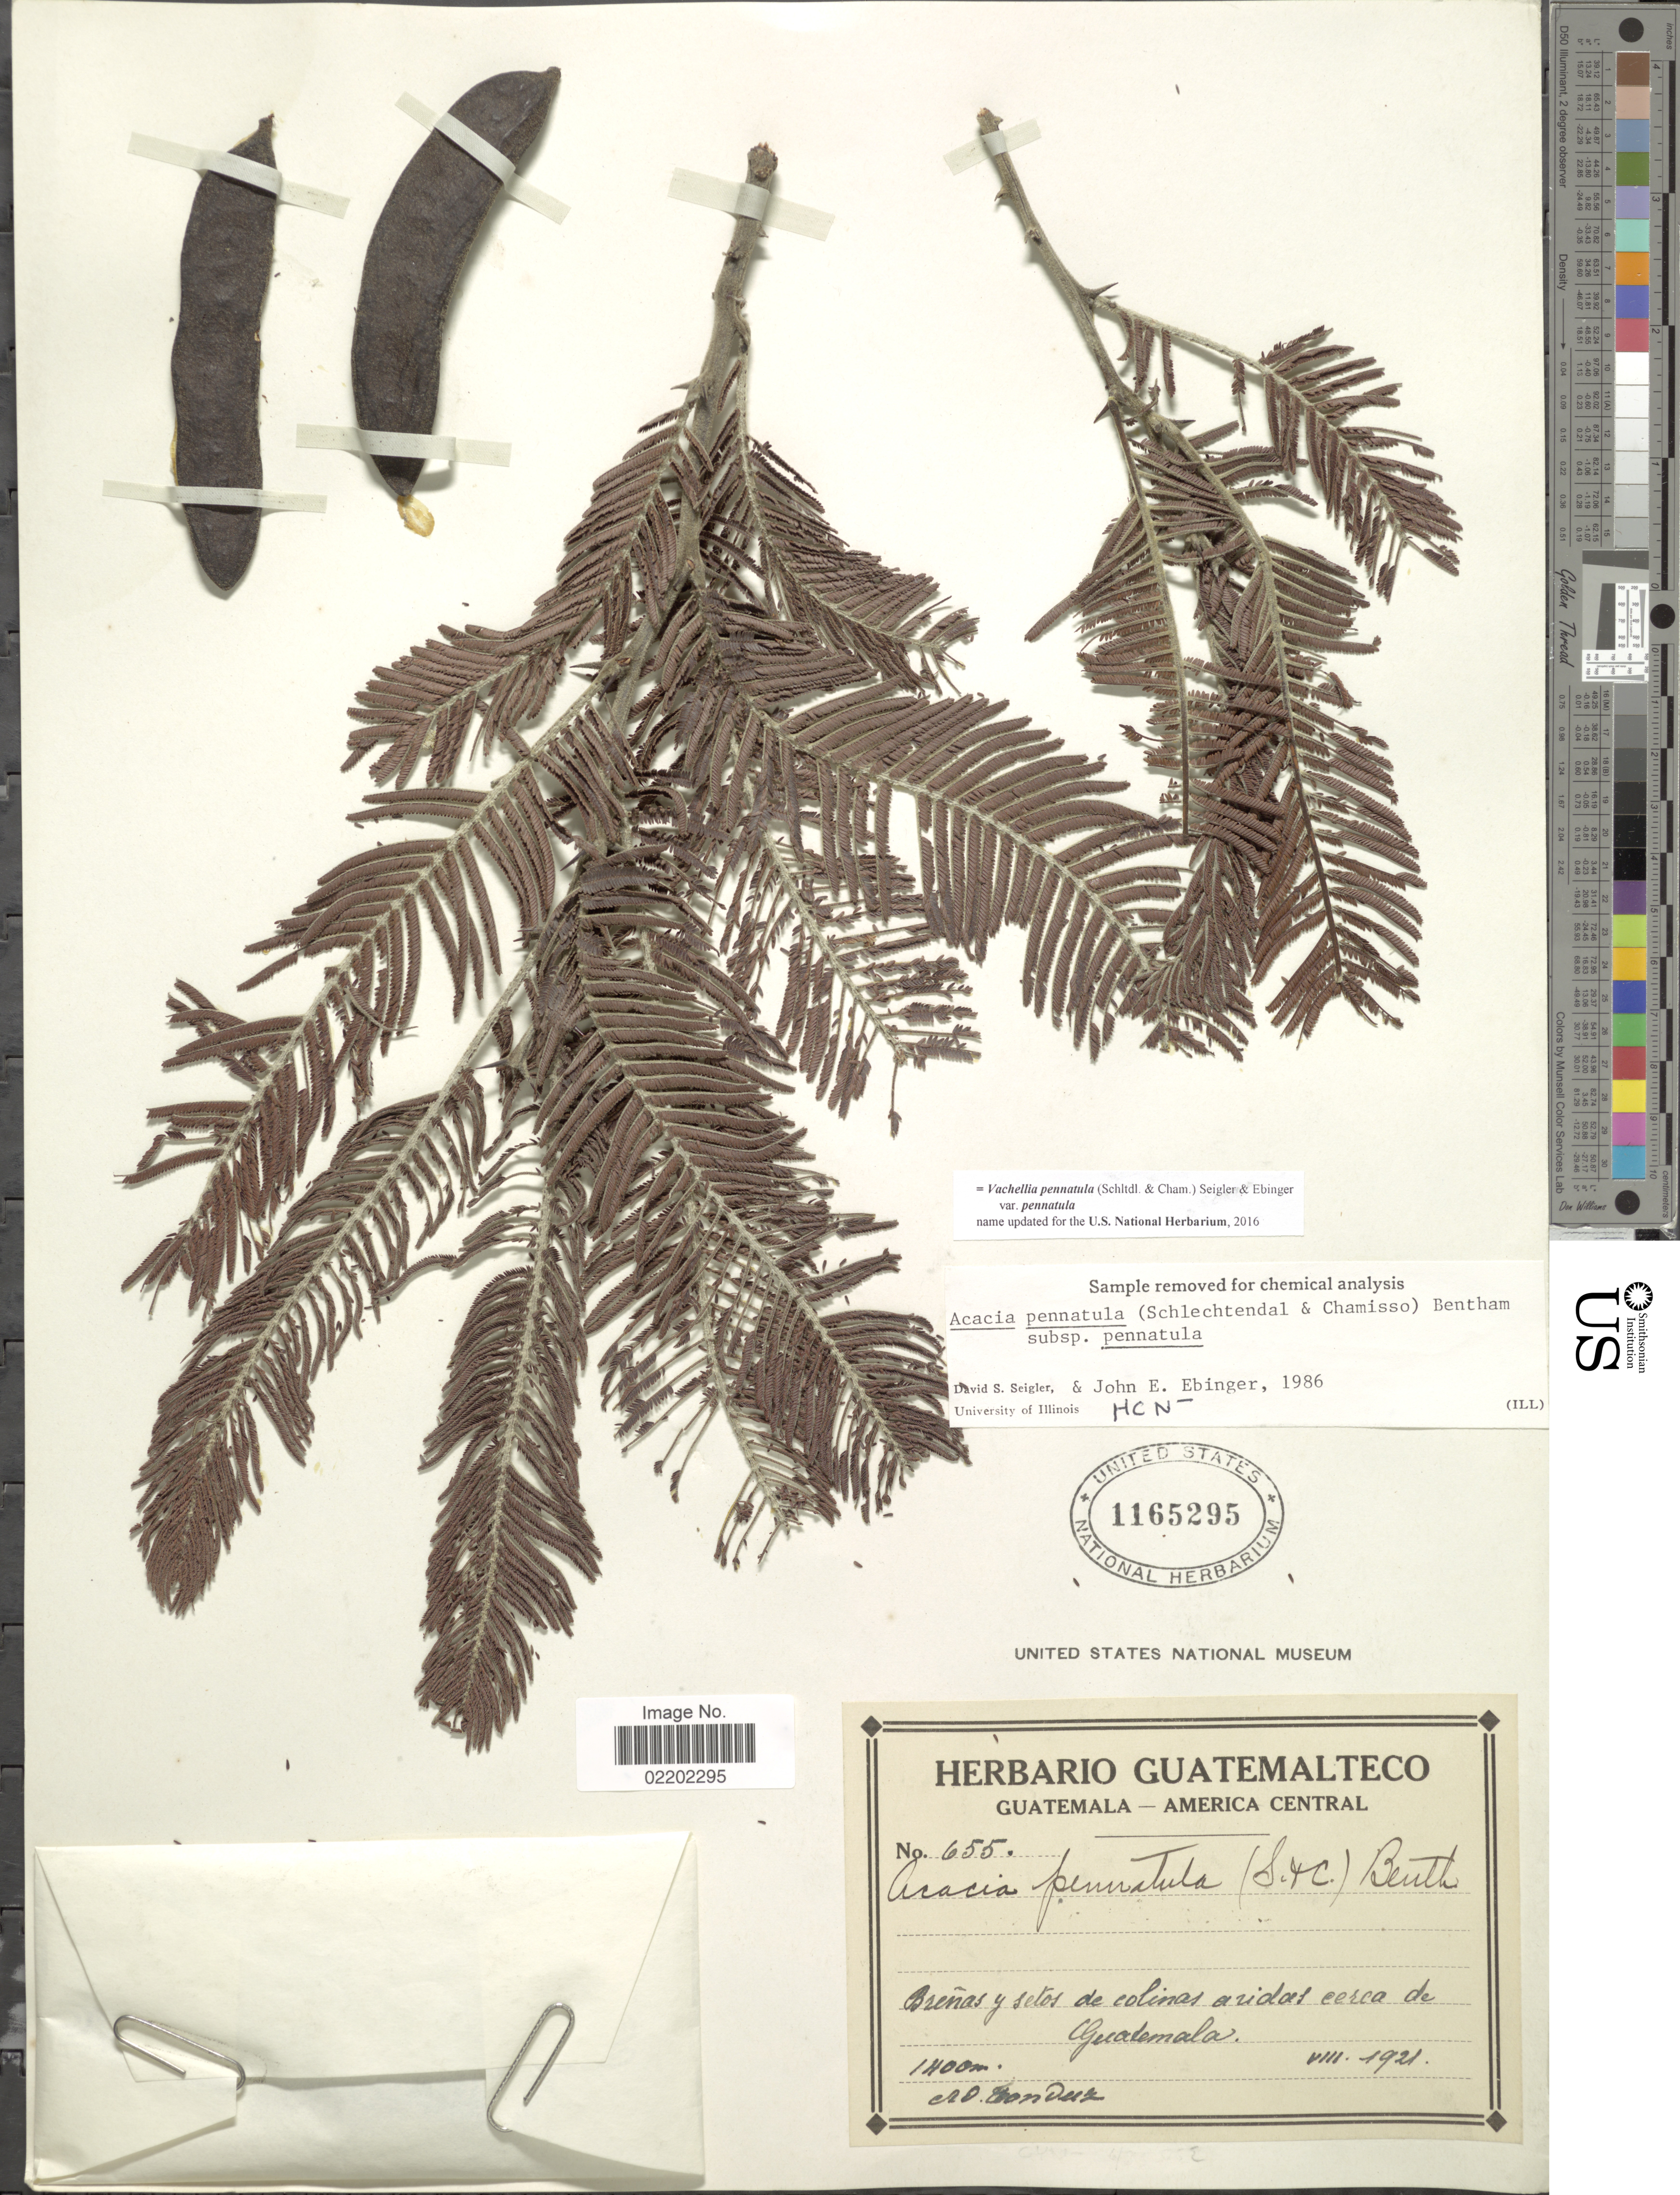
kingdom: Plantae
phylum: Tracheophyta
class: Magnoliopsida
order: Fabales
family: Fabaceae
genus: Vachellia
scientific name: Vachellia pennatula var. pennatula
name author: (Schltdl. & Cham.) Seigler & Ebinger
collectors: A. Tonduz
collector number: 655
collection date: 1921-08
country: Guatemala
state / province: Guatemala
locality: Breñas y setos de colinas aridas cerca de Guatemala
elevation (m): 1400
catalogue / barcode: US 1165295